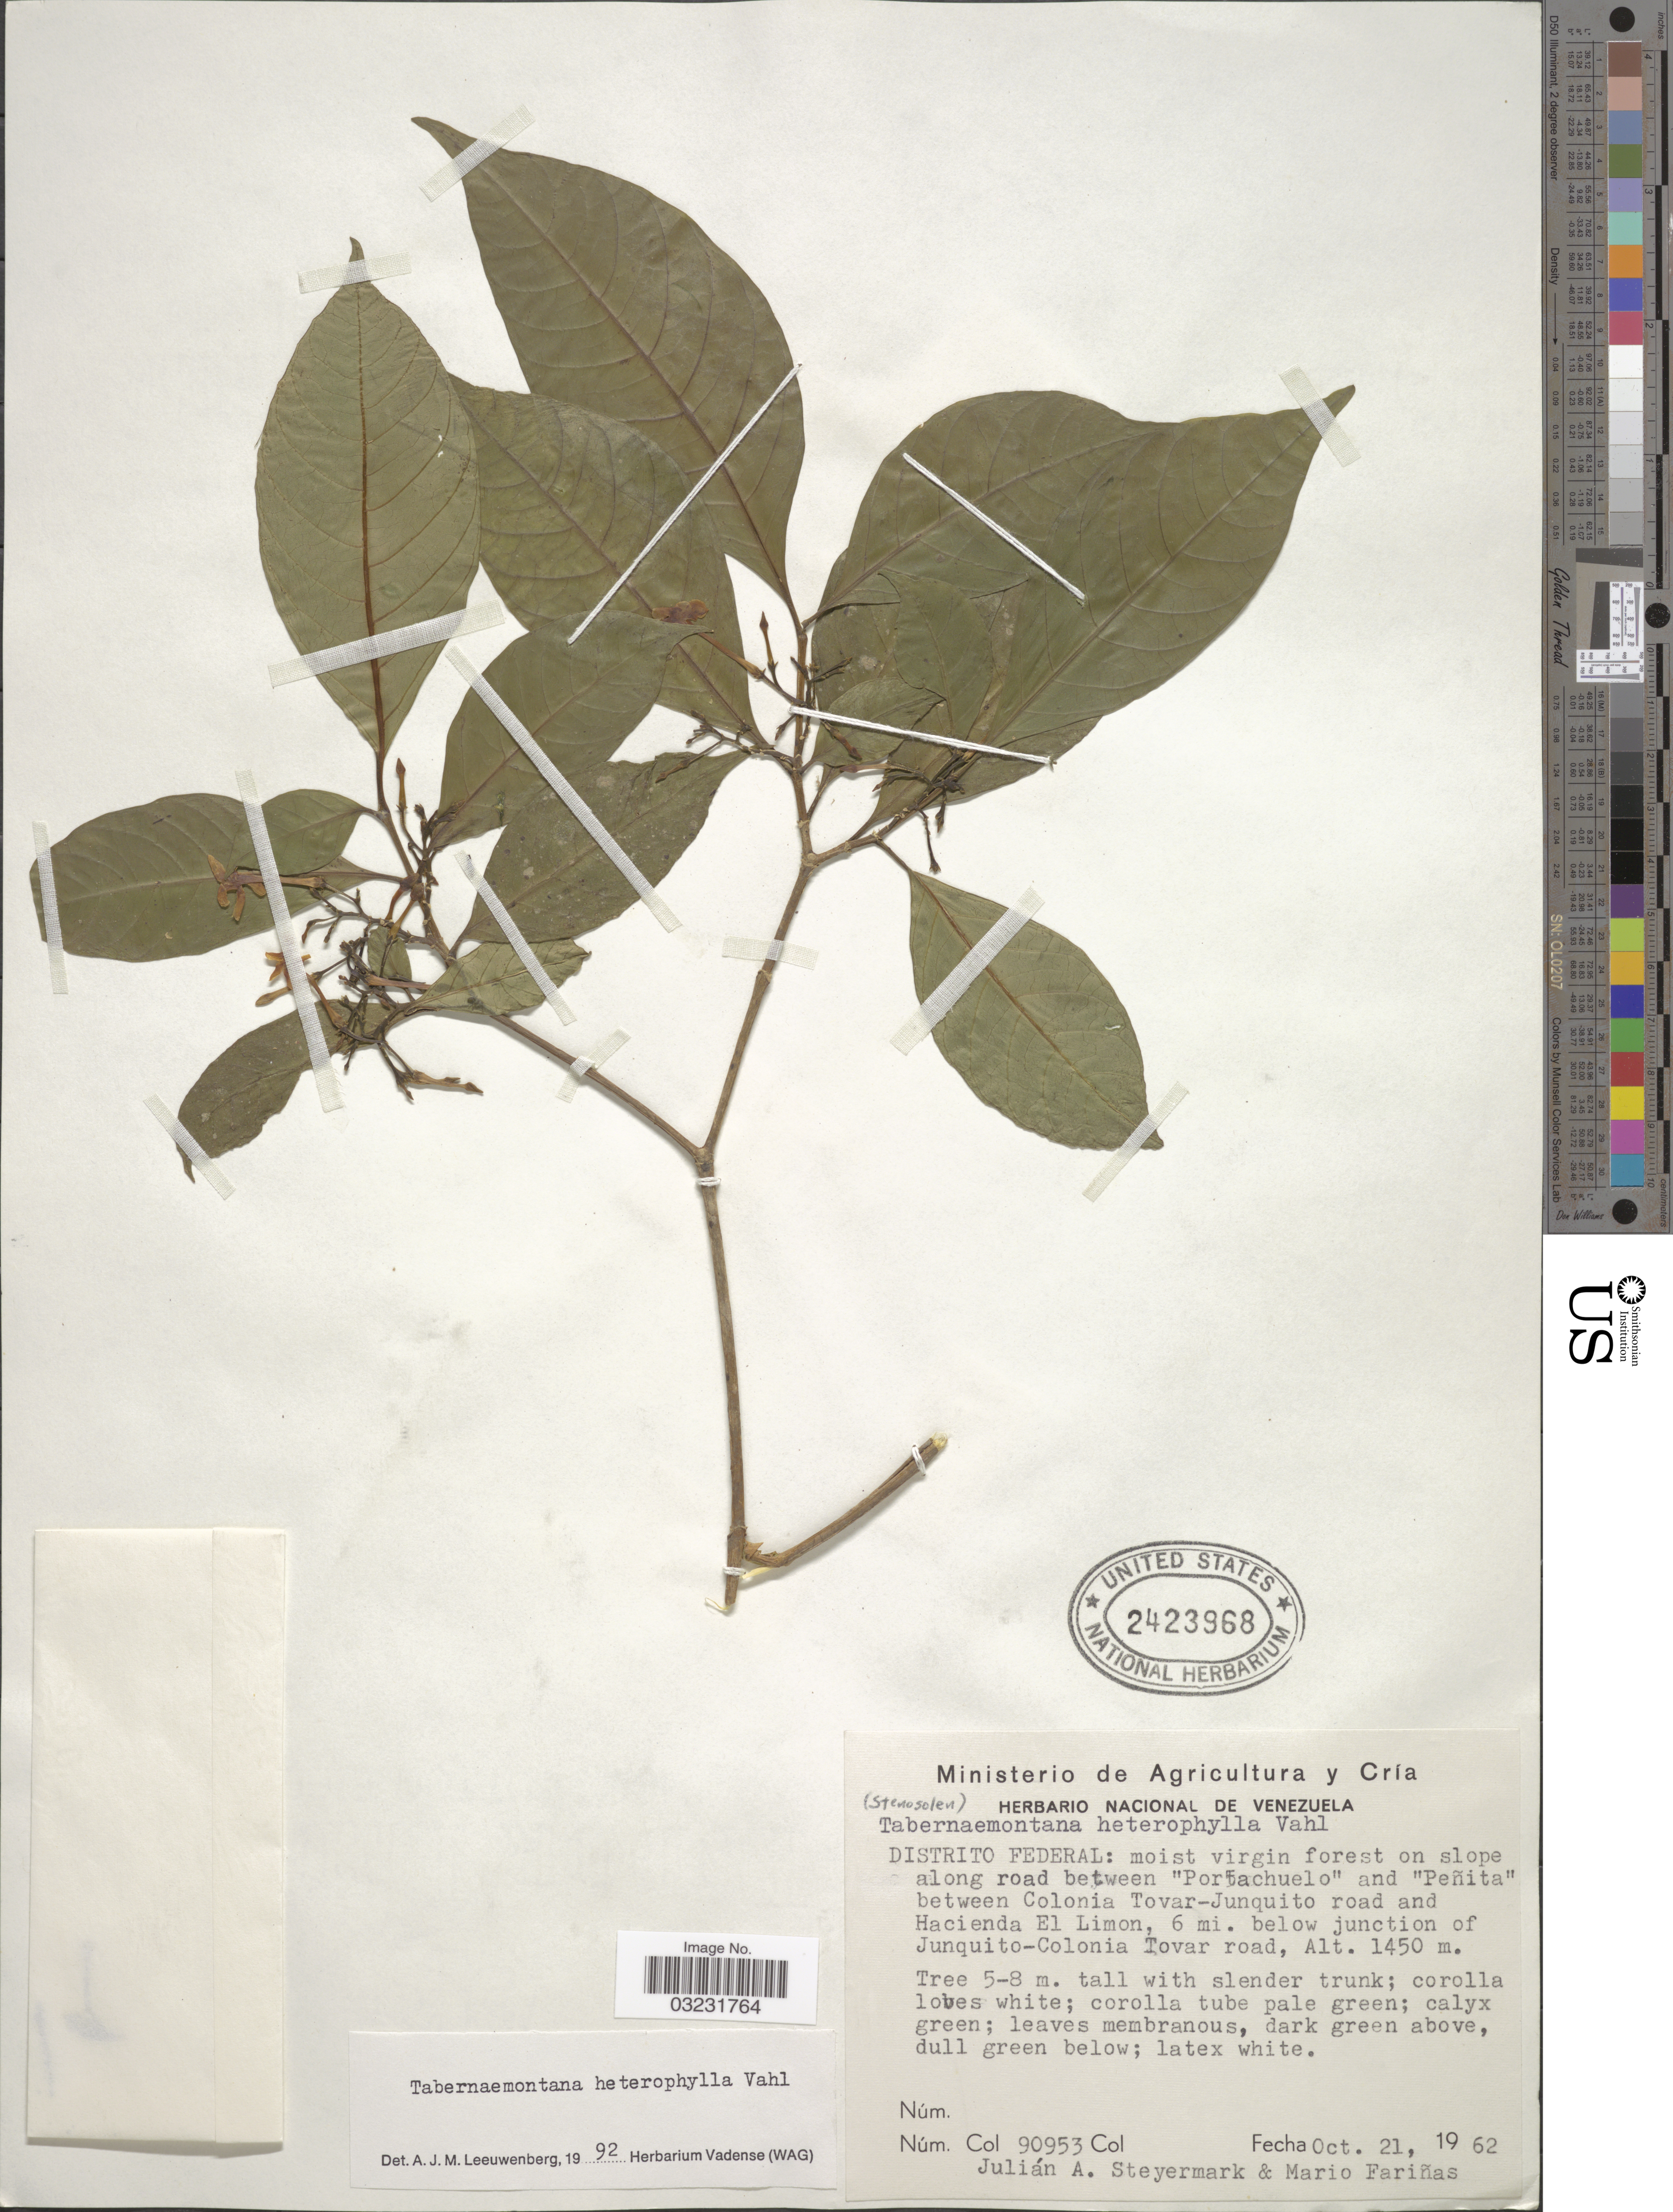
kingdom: Plantae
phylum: Tracheophyta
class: Magnoliopsida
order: Gentianales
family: Apocynaceae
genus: Tabernaemontana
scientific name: Tabernaemontana heterophylla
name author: Vahl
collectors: J. Steyermark & M. Fariñas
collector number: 90953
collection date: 1962-10-21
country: Venezuela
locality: Distrito Federal. On slope along road between "Portachuelo" and "Peñita" between Colonia Tovar-Junquito road and Hacienda El Limon, 6 mi. below junction of Junquito-Colonia Tovar road.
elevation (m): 1450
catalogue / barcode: US 2423968